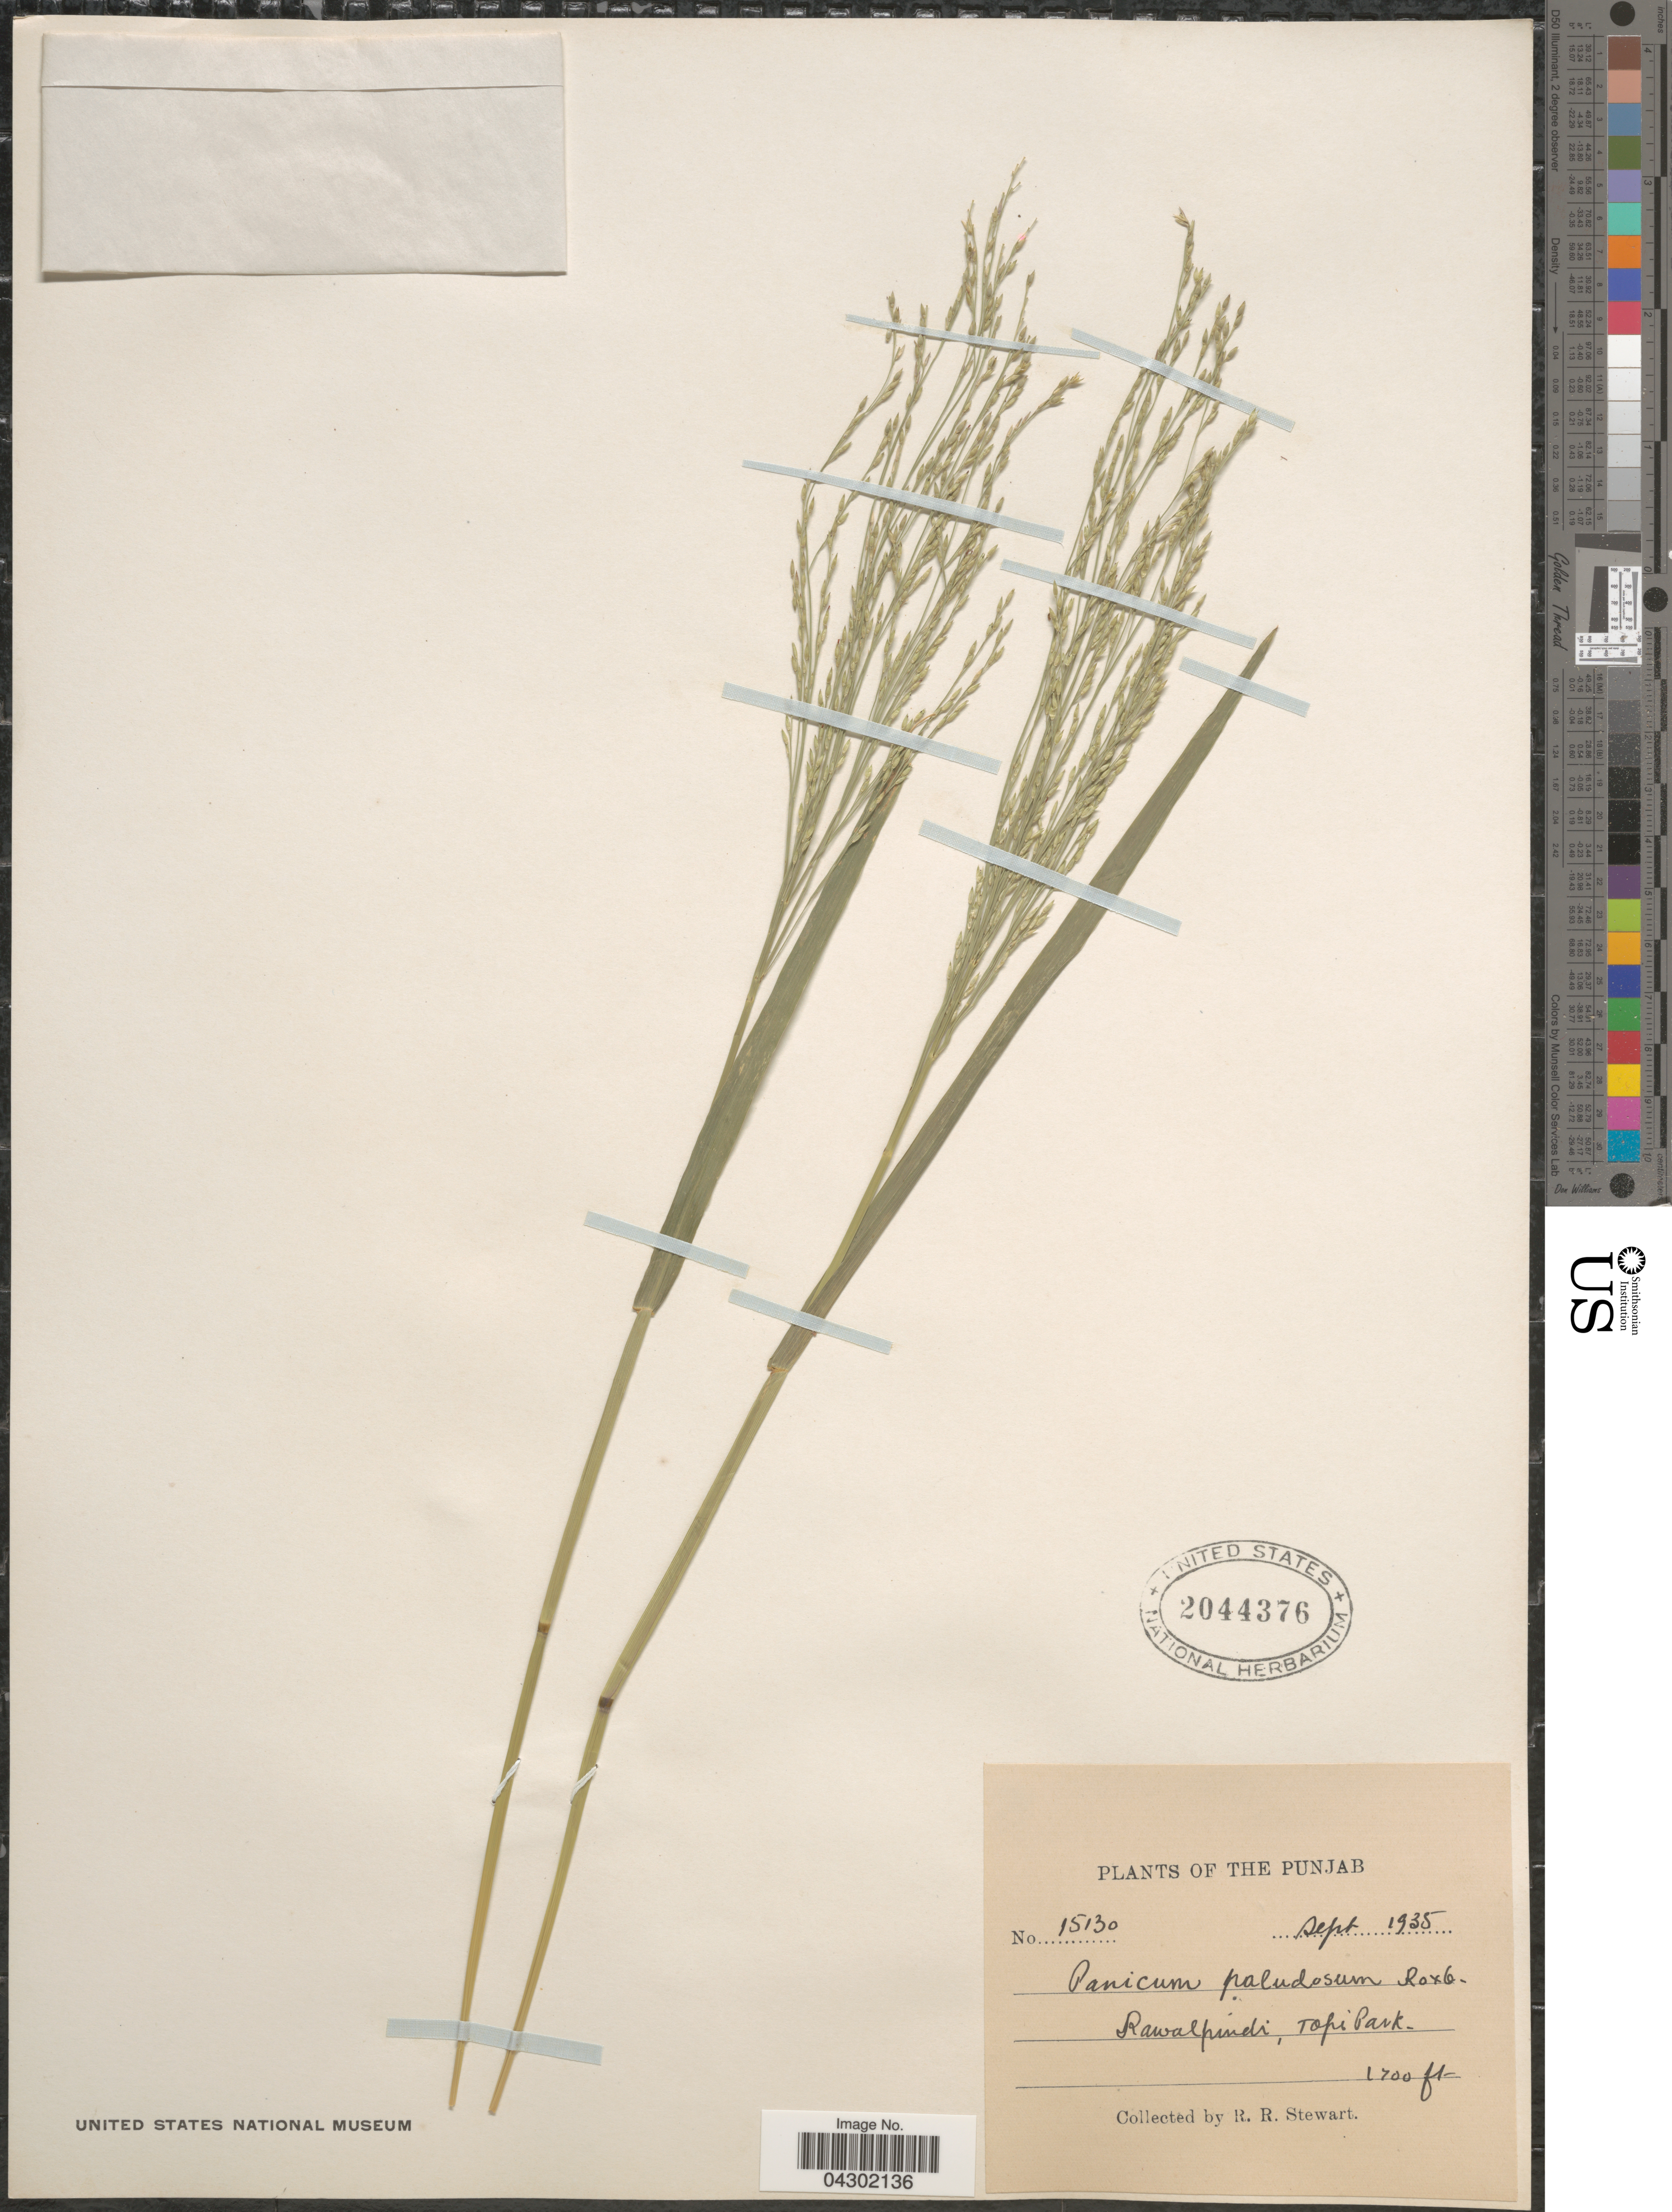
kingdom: Plantae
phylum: Tracheophyta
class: Liliopsida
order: Poales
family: Poaceae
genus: Panicum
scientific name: Panicum paludosum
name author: Roxb.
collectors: R. Stewart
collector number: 15130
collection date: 1935-09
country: Pakistan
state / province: Punjab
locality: Rawalpindi, Topi Park.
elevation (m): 518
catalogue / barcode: US 2044376